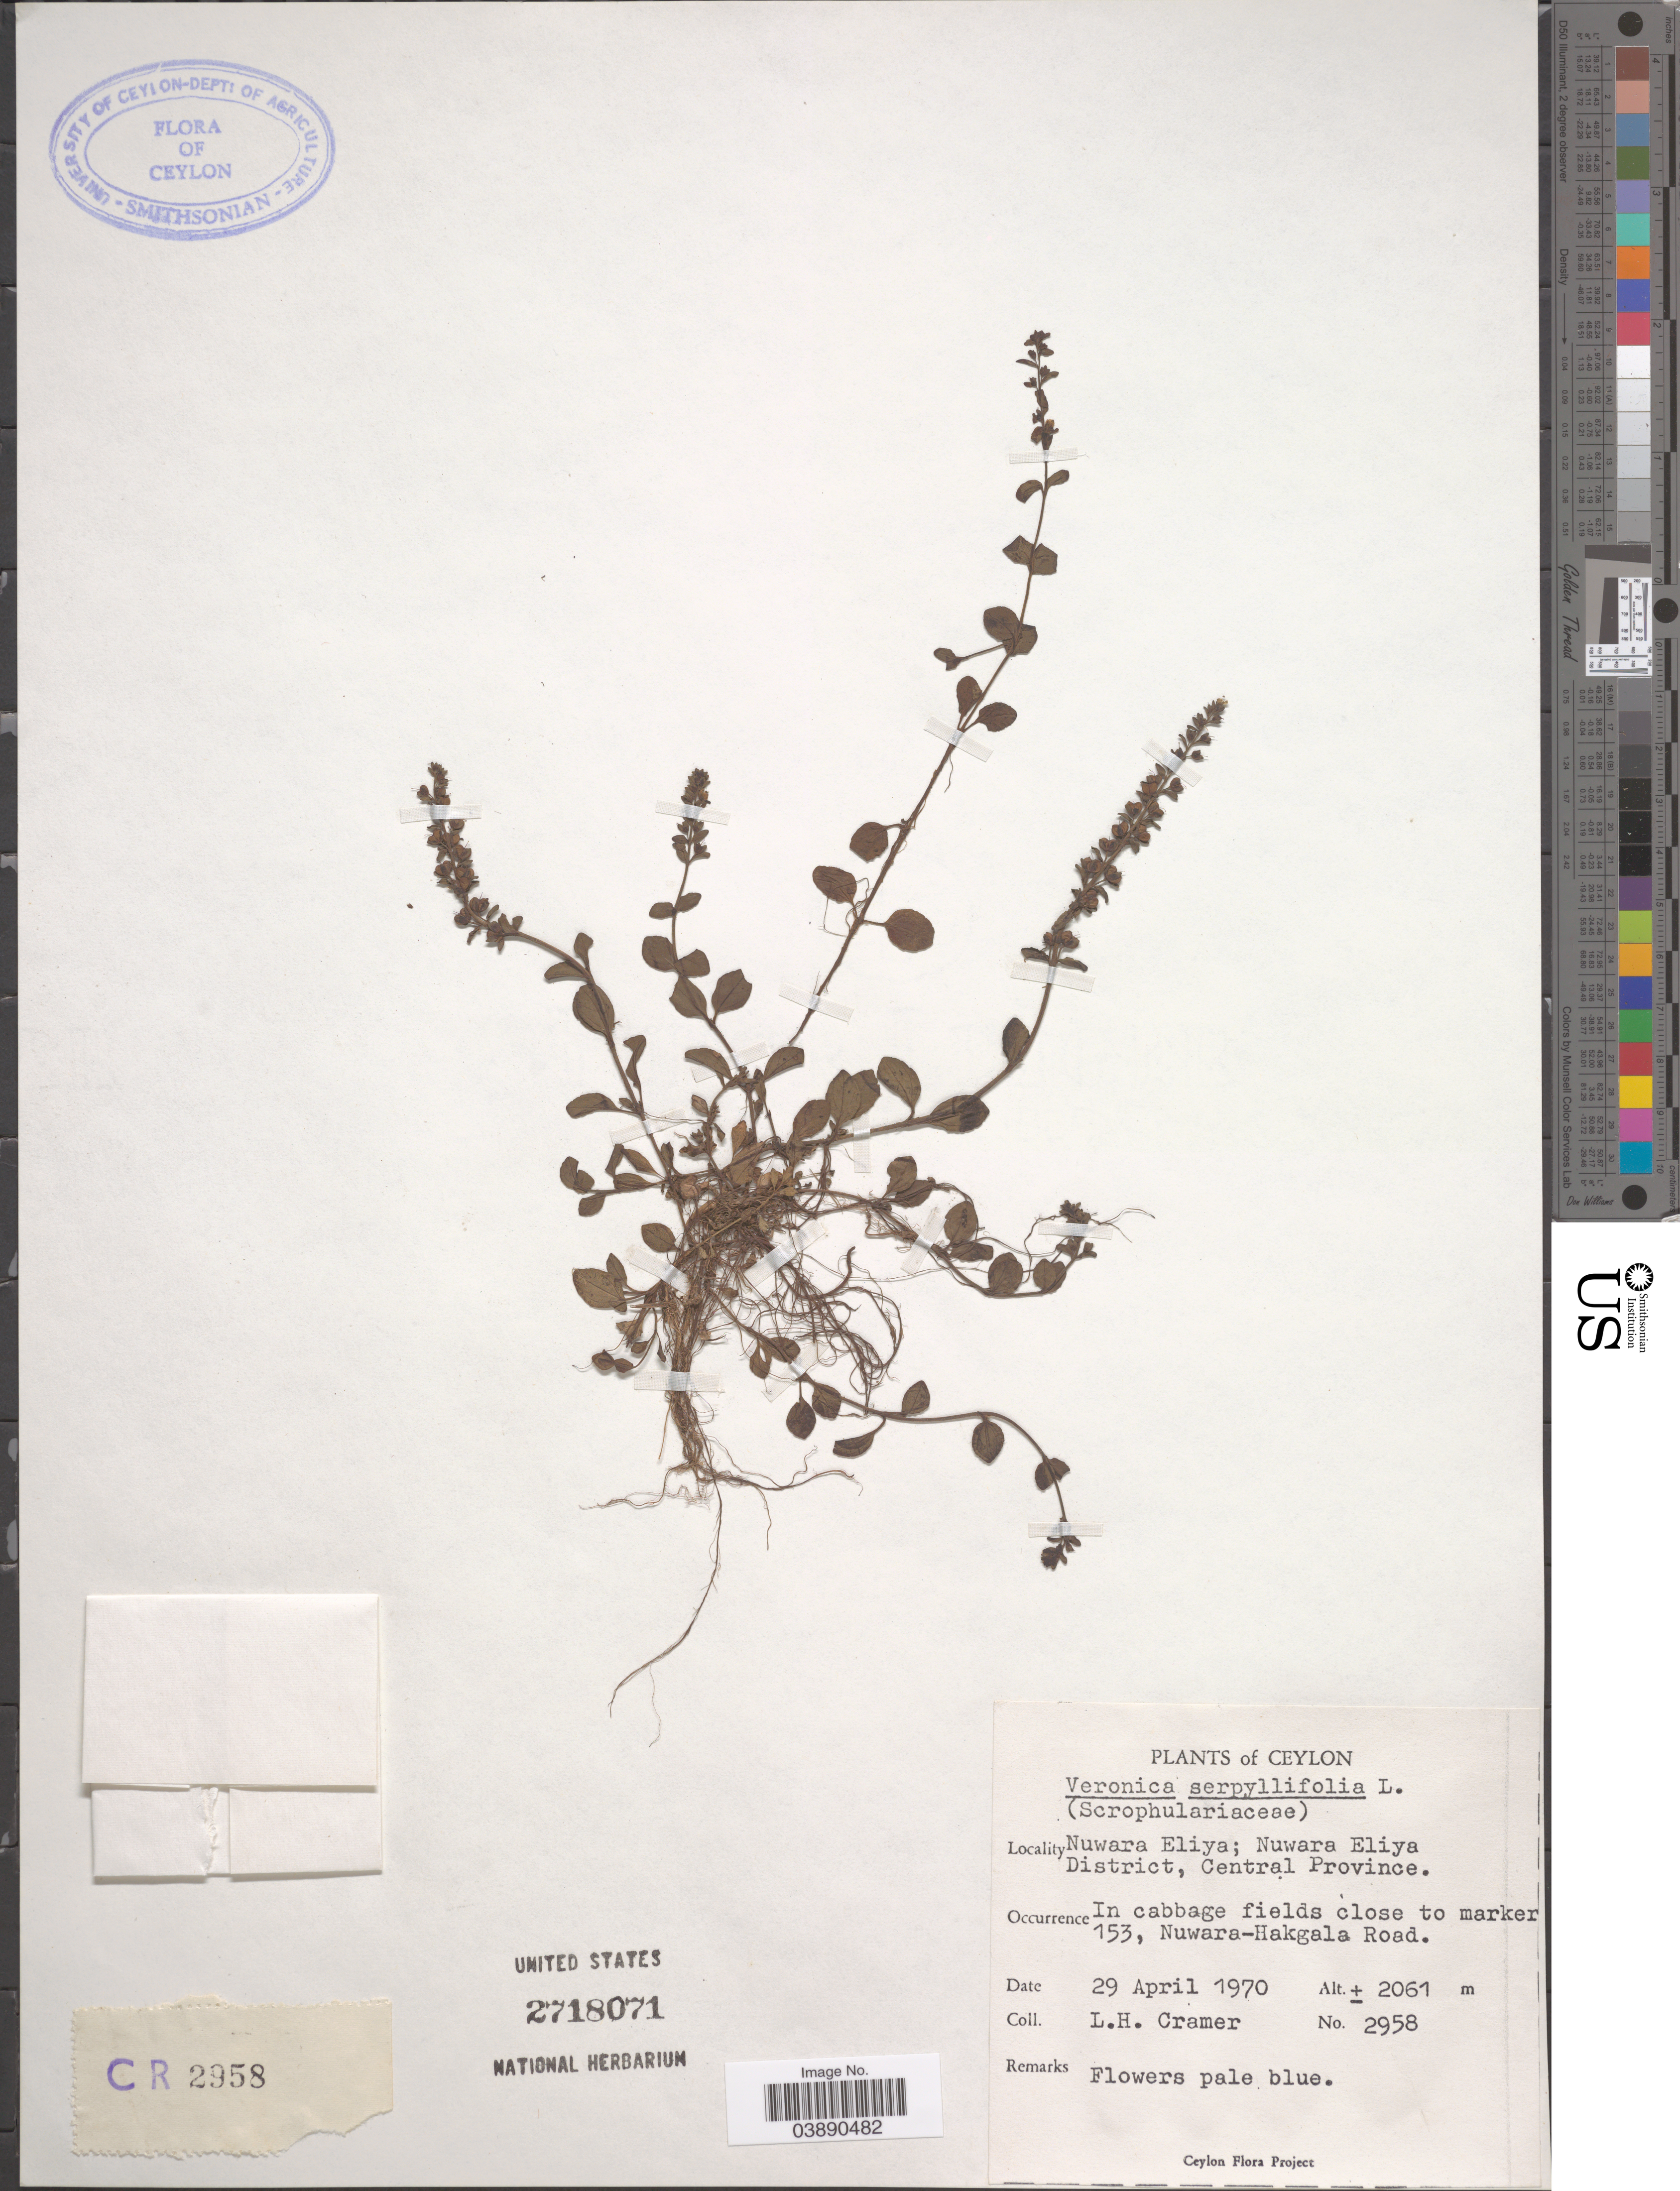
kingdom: Plantae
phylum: Tracheophyta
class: Magnoliopsida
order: Lamiales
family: Plantaginaceae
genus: Veronica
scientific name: Veronica serpyllifolia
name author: L.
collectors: L. H. Cramer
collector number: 2958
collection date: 1970-04-29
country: Sri Lanka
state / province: Central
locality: Ceylon. Nuwara Eliya; Nuwara Eliya District. In cabbage fields close to marker 153, Nuwara-Hakgala Road.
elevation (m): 2061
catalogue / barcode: US 2718071